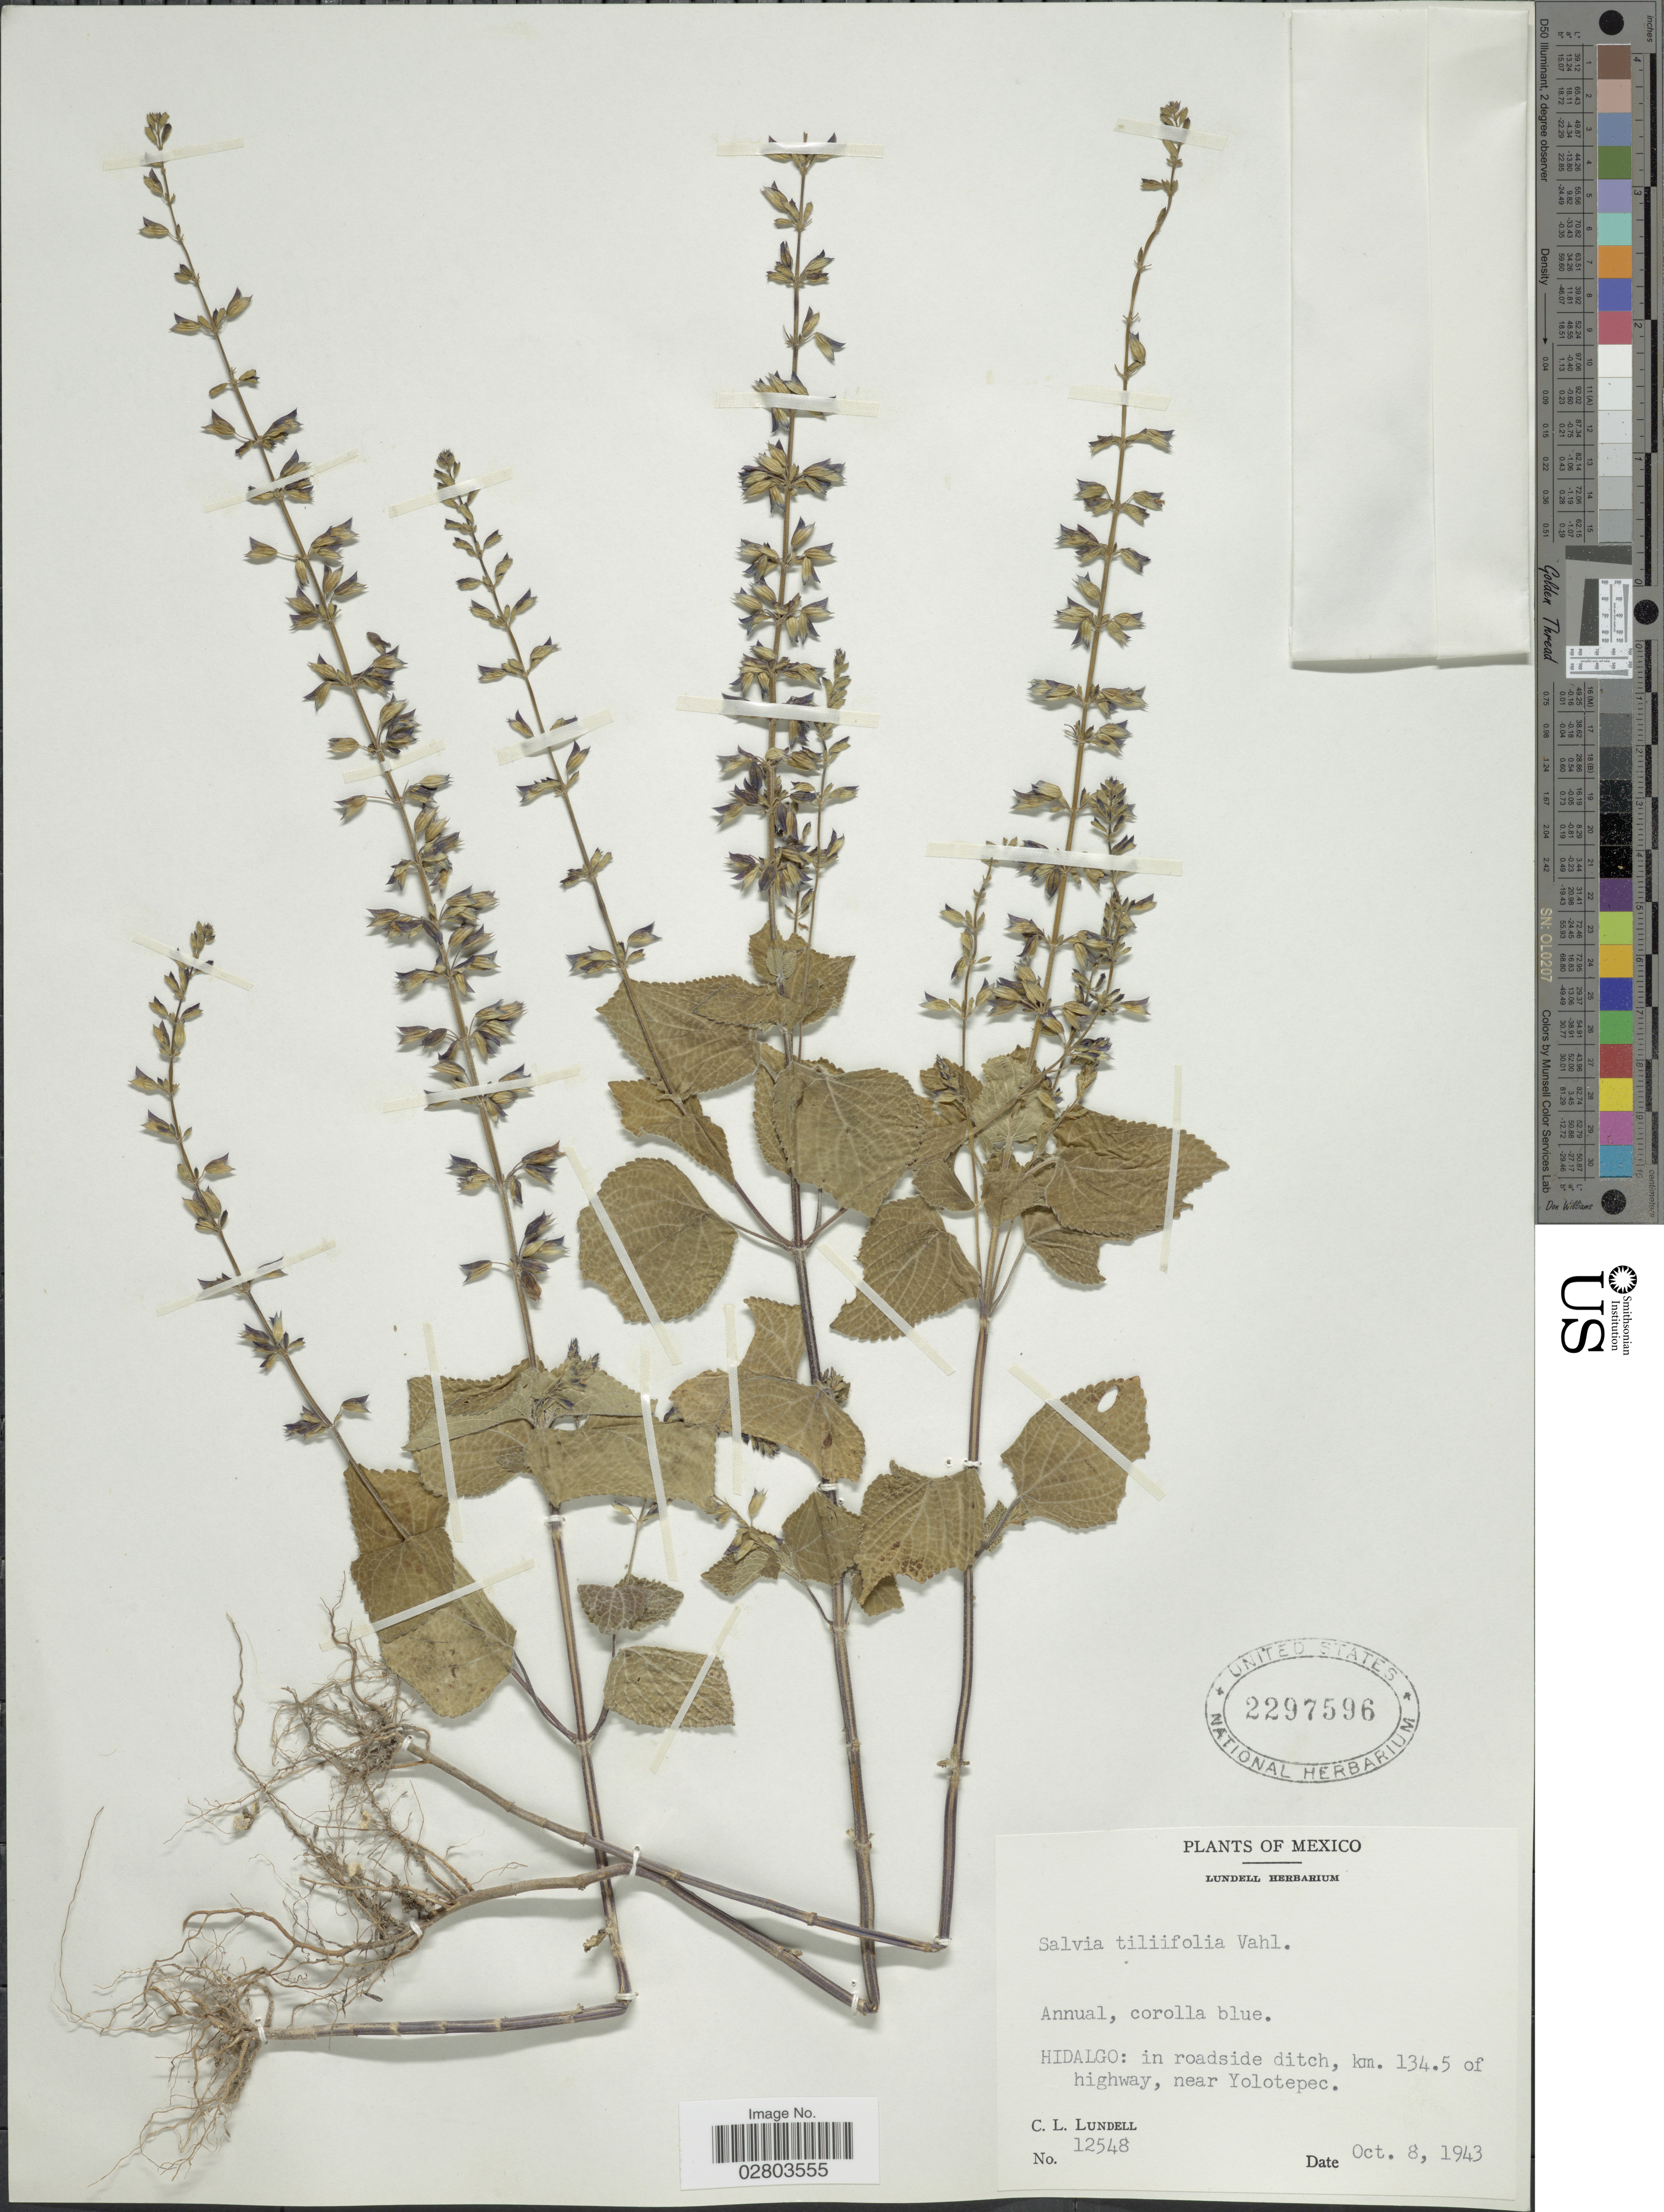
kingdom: Plantae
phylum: Tracheophyta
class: Magnoliopsida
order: Lamiales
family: Lamiaceae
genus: Salvia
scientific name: Salvia tiliifolia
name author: Vahl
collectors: C. L. Lundell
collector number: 12548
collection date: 1943-10-08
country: Mexico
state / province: Hidalgo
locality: In roadside ditch, km. 134.5 of highway, near Yolotepec.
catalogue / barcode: US 2297596